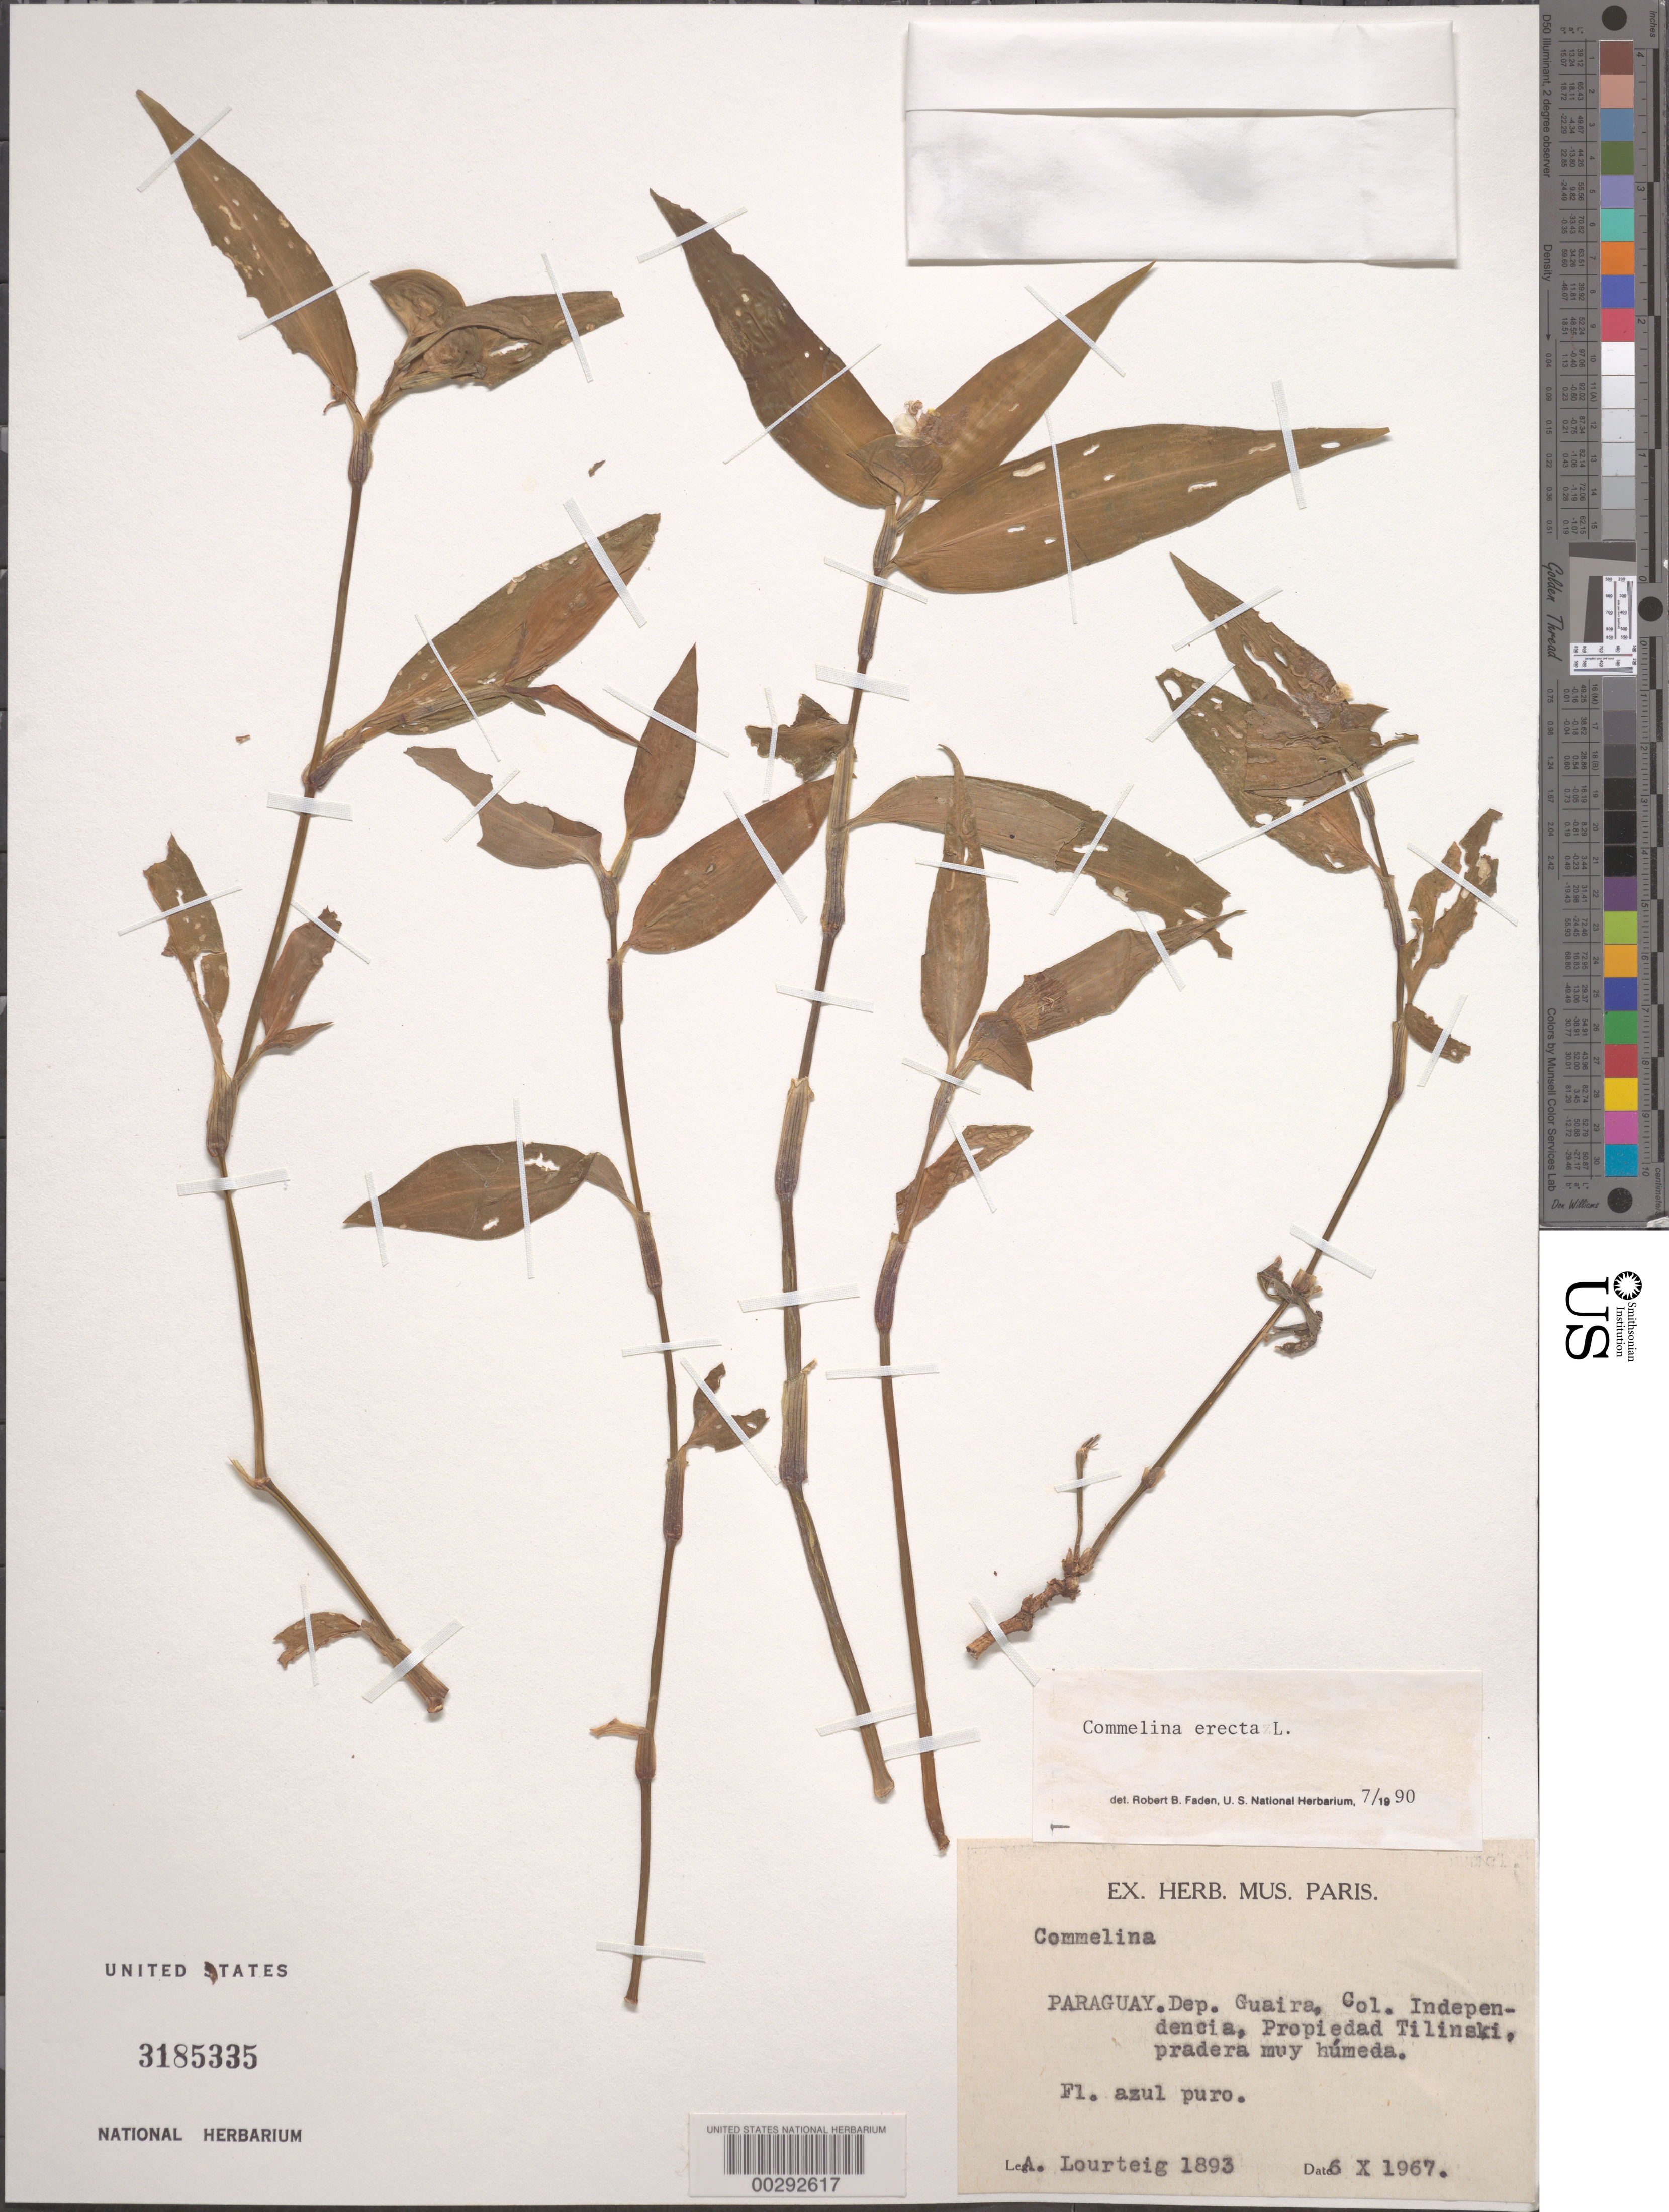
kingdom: Plantae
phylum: Tracheophyta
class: Liliopsida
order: Commelinales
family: Commelinaceae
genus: Commelina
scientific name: Commelina erecta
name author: L.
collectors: A. Lourteig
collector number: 1893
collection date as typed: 06 Oct 1967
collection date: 1967-10-06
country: Paraguay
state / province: Guairá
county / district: Independencia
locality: Propiedad tilinski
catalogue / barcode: US 3185335